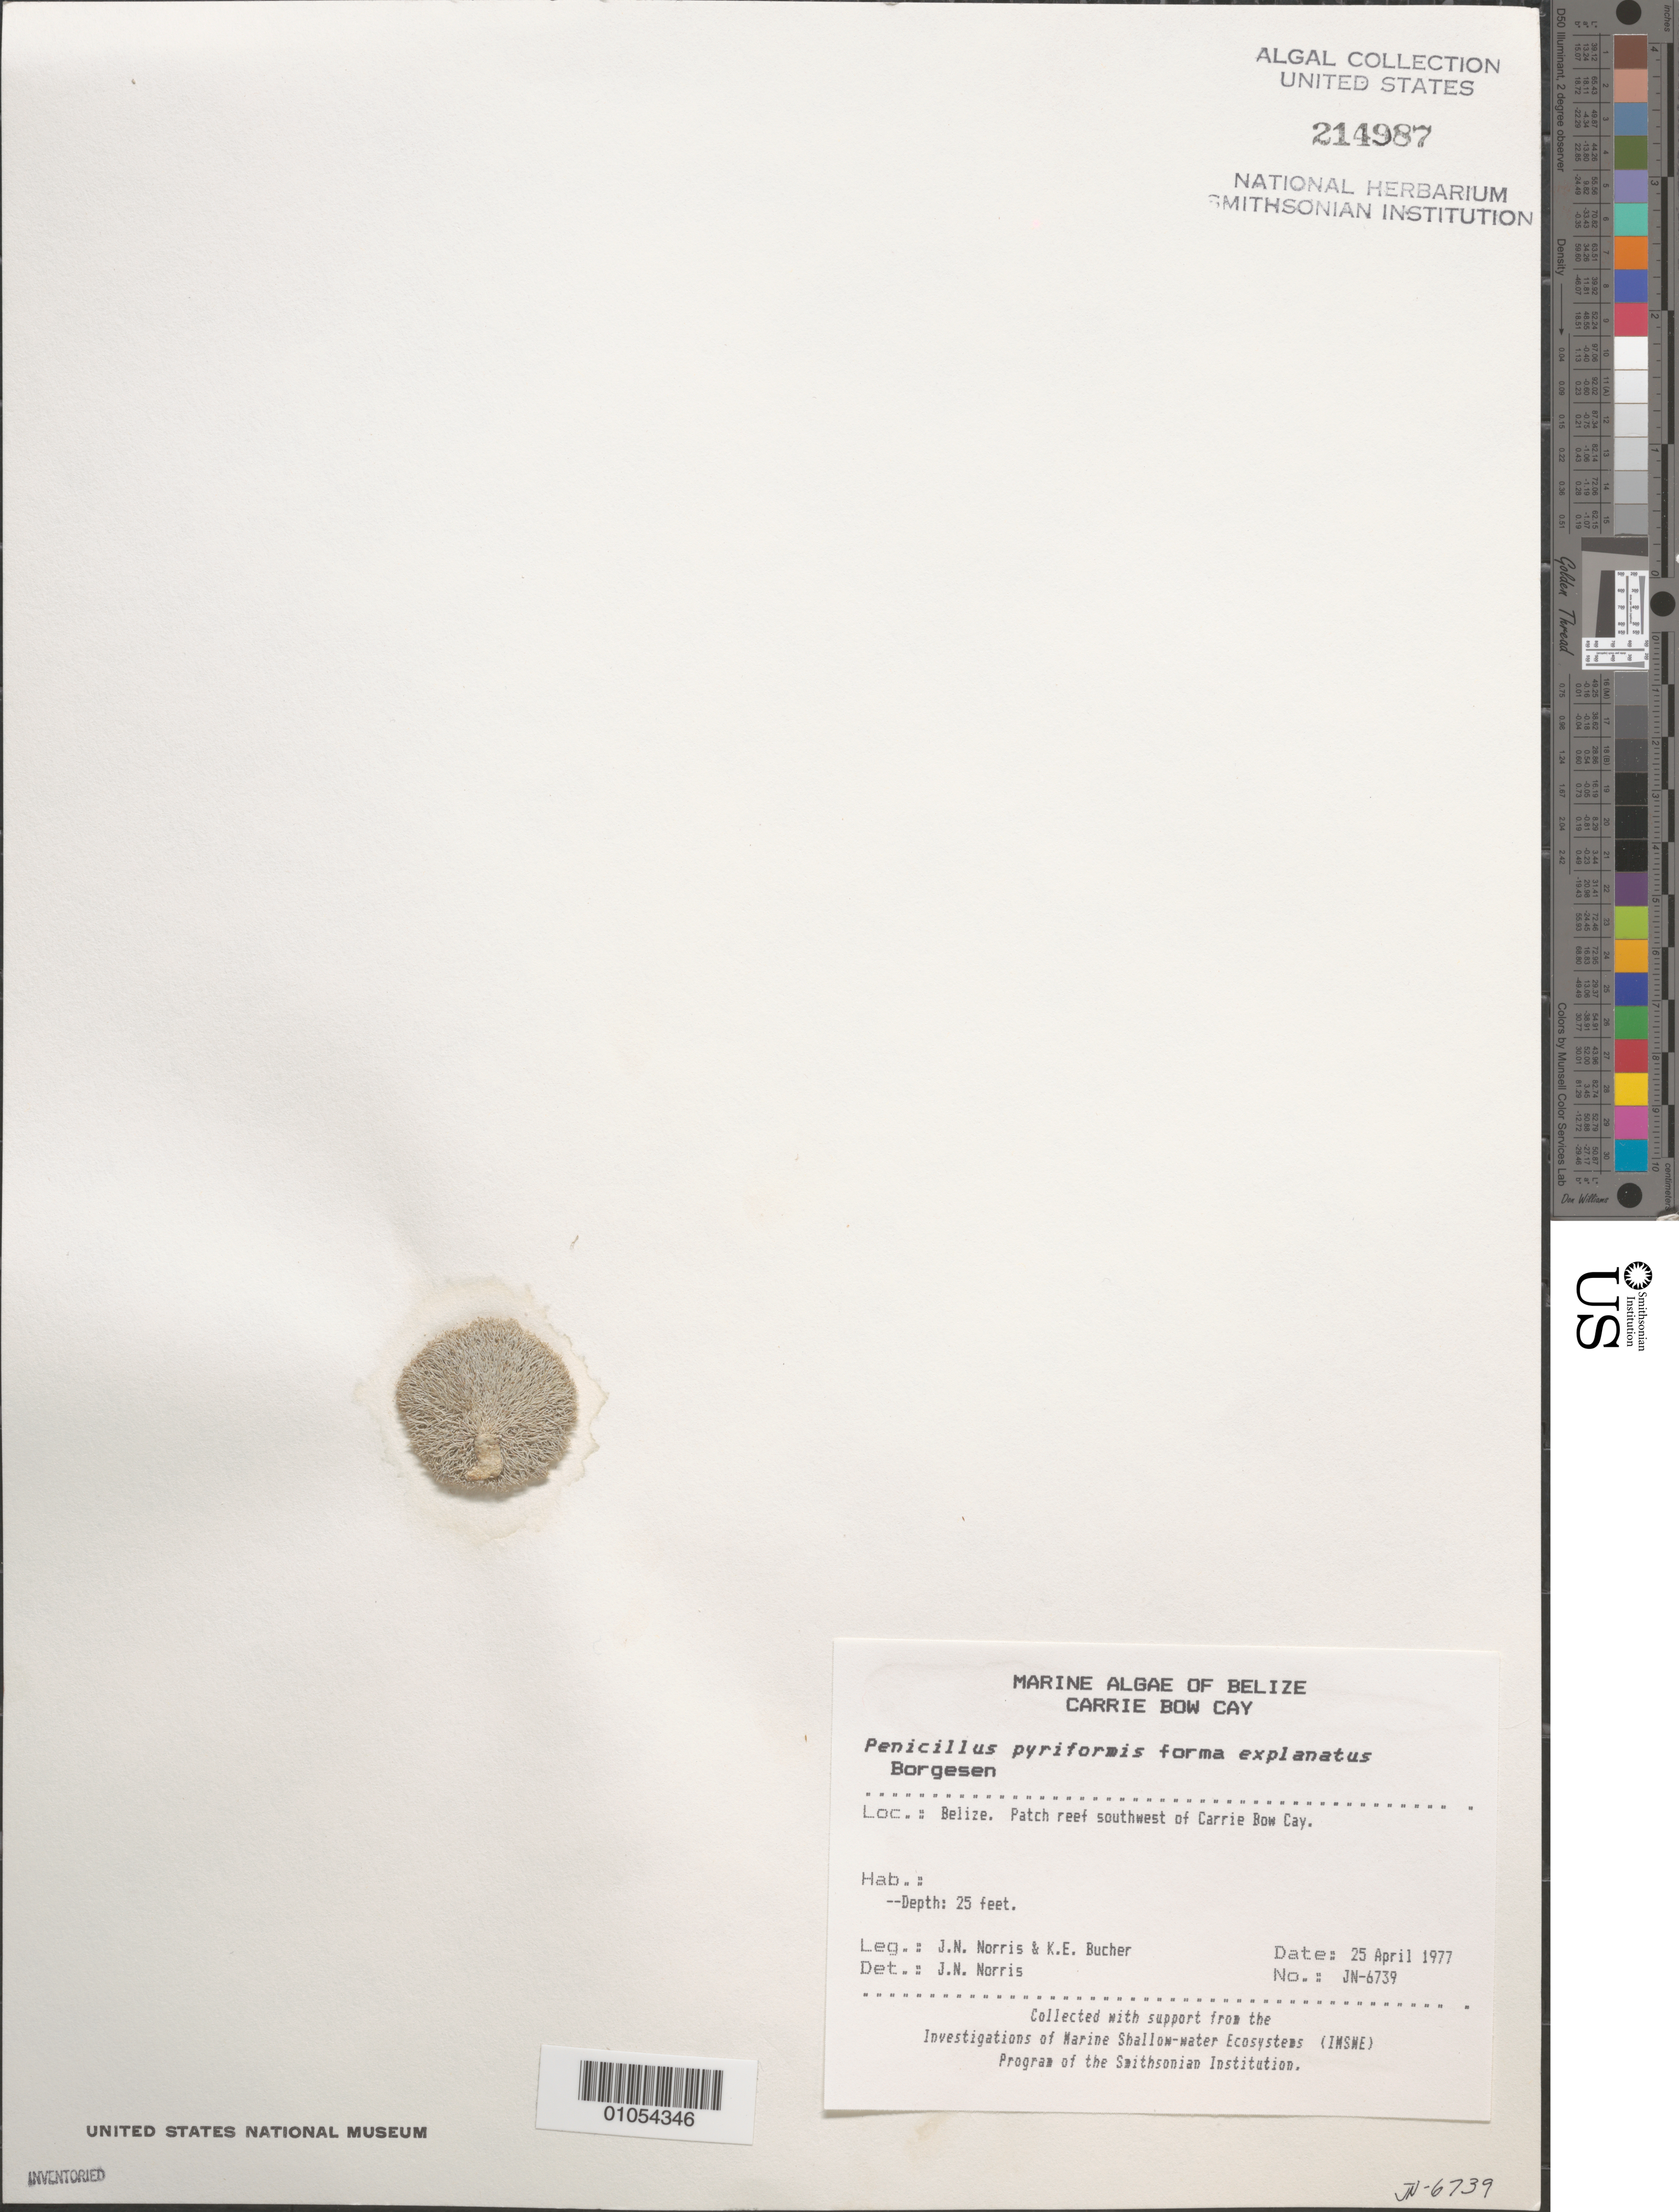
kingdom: Plantae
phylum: Chlorophyta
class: Ulvophyceae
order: Bryopsidales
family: Udoteaceae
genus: Penicillus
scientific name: Penicillus pyriformis f. explanatus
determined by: Norris, James N.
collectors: J. N. Norris & K. E. Bucher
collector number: JN-6739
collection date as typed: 25 Apr 1977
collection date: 1977-04-25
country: Belize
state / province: Stann Creek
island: Carrie Bow Cay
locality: Patch reef southwest of Carrie Bow Cay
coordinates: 16 48'N, 88 05'W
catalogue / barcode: US 214987